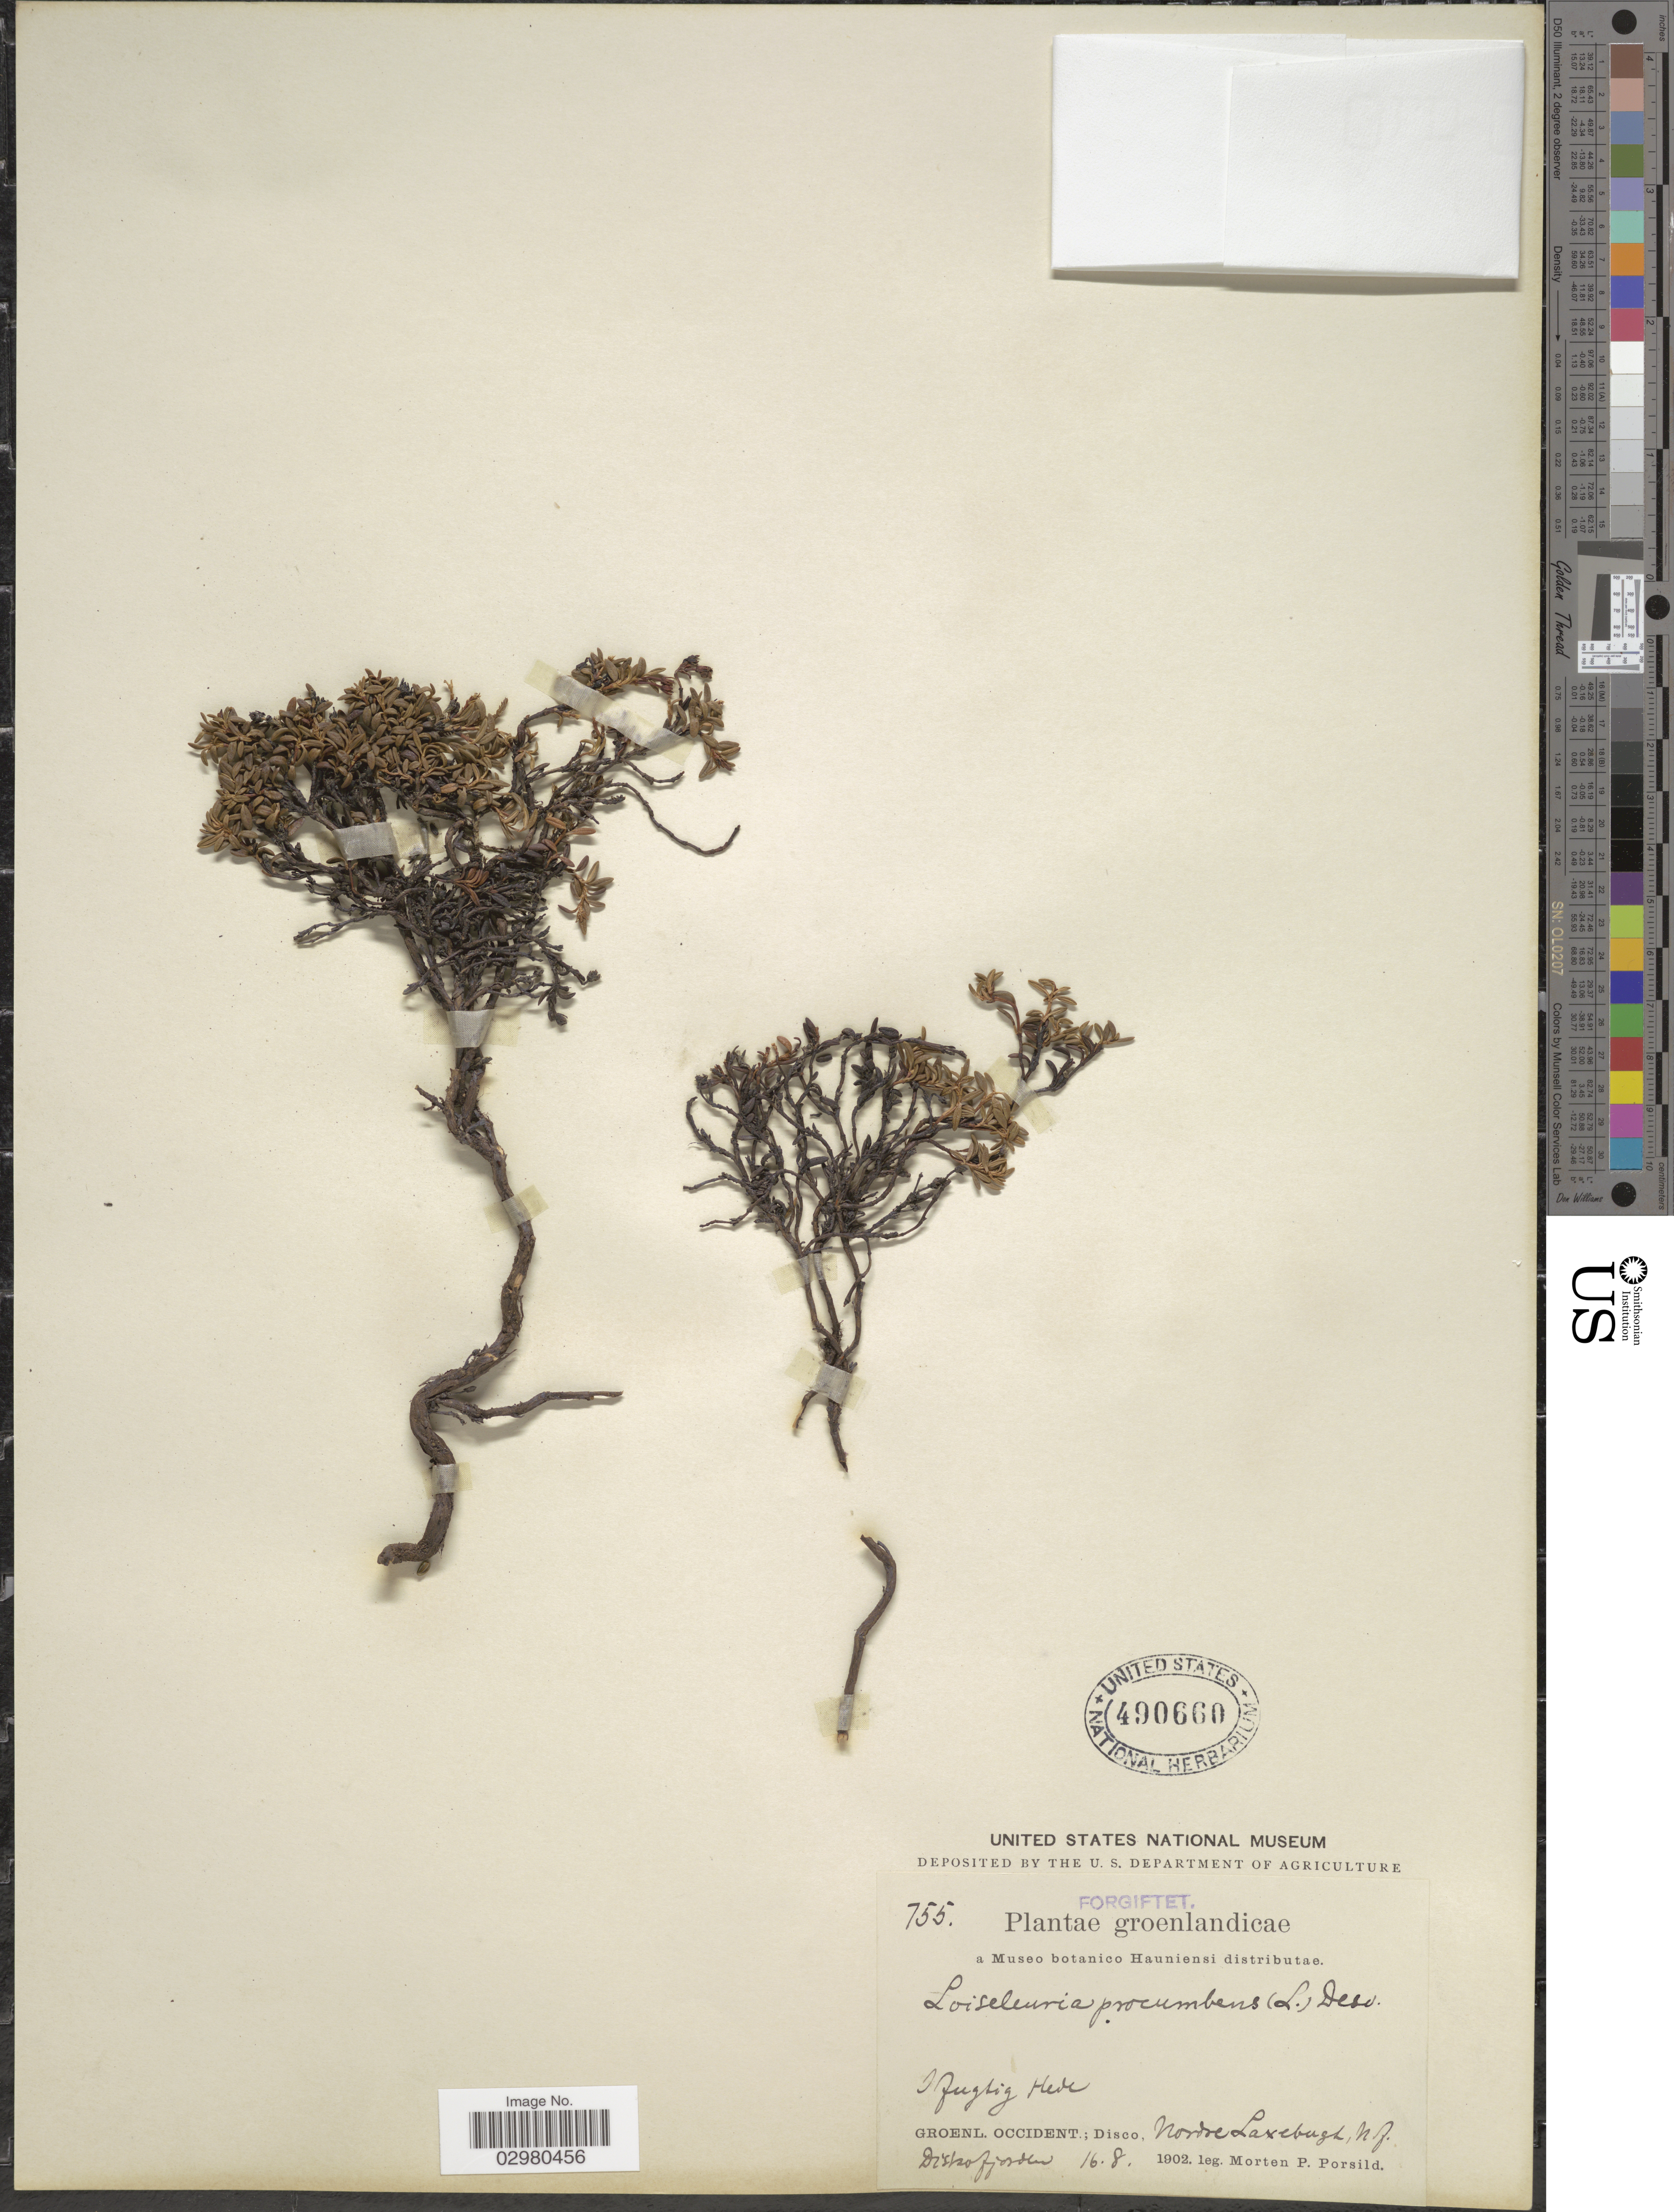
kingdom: Plantae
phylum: Tracheophyta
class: Magnoliopsida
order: Ericales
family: Ericaceae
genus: Loiseleuria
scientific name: Loiseleuria procumbens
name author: (L.) Desv.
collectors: M. P. Porsild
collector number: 755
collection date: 1902-08-16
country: Greenland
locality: I fugtig hede Hede. Groenl. Occident.; Disco, Nordse Laxebugh, N.F. Disko fjorden.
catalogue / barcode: US 490660